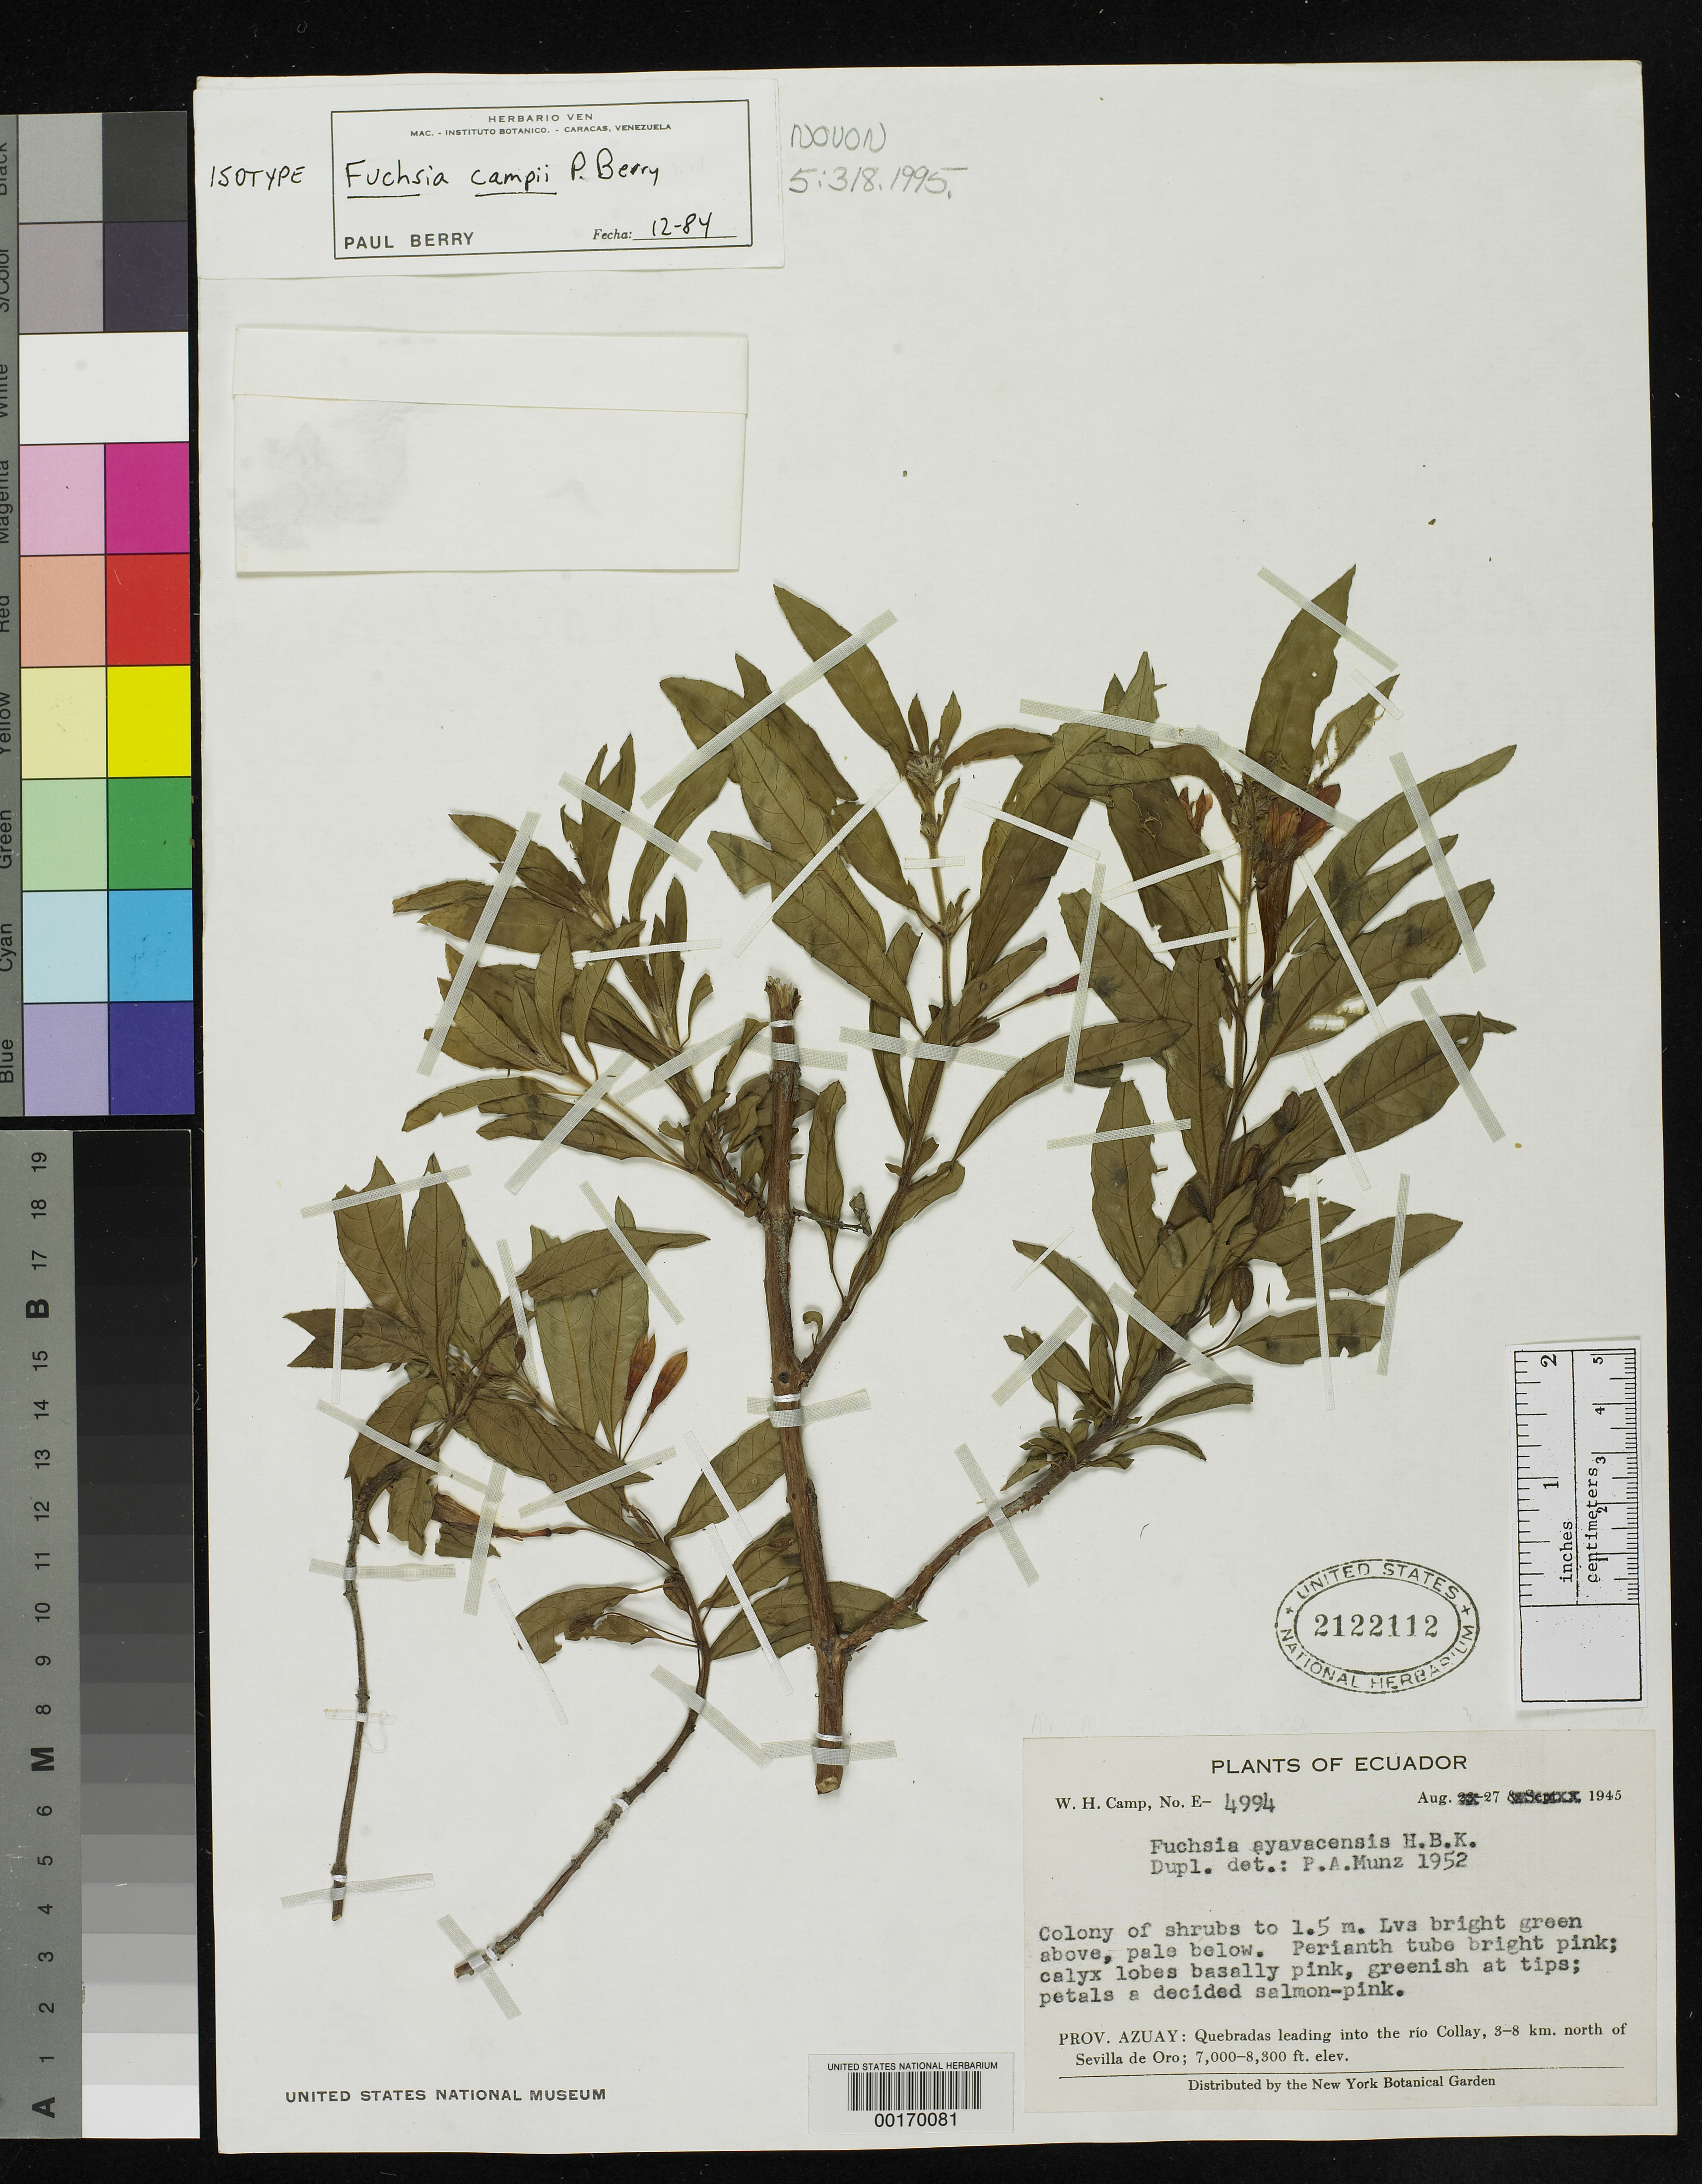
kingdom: Plantae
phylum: Tracheophyta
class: Magnoliopsida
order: Myrtales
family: Onagraceae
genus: Fuchsia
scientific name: Fuchsia campii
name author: P.E. Berry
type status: Isotype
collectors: W. H. Camp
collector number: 4994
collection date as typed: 27 Sep 1945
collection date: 1945-09-27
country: Ecuador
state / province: Azuay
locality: Quebradas leading into Rio Collay, 3-8 km N of Sevilla de Oro.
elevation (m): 7000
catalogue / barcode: US 2122112